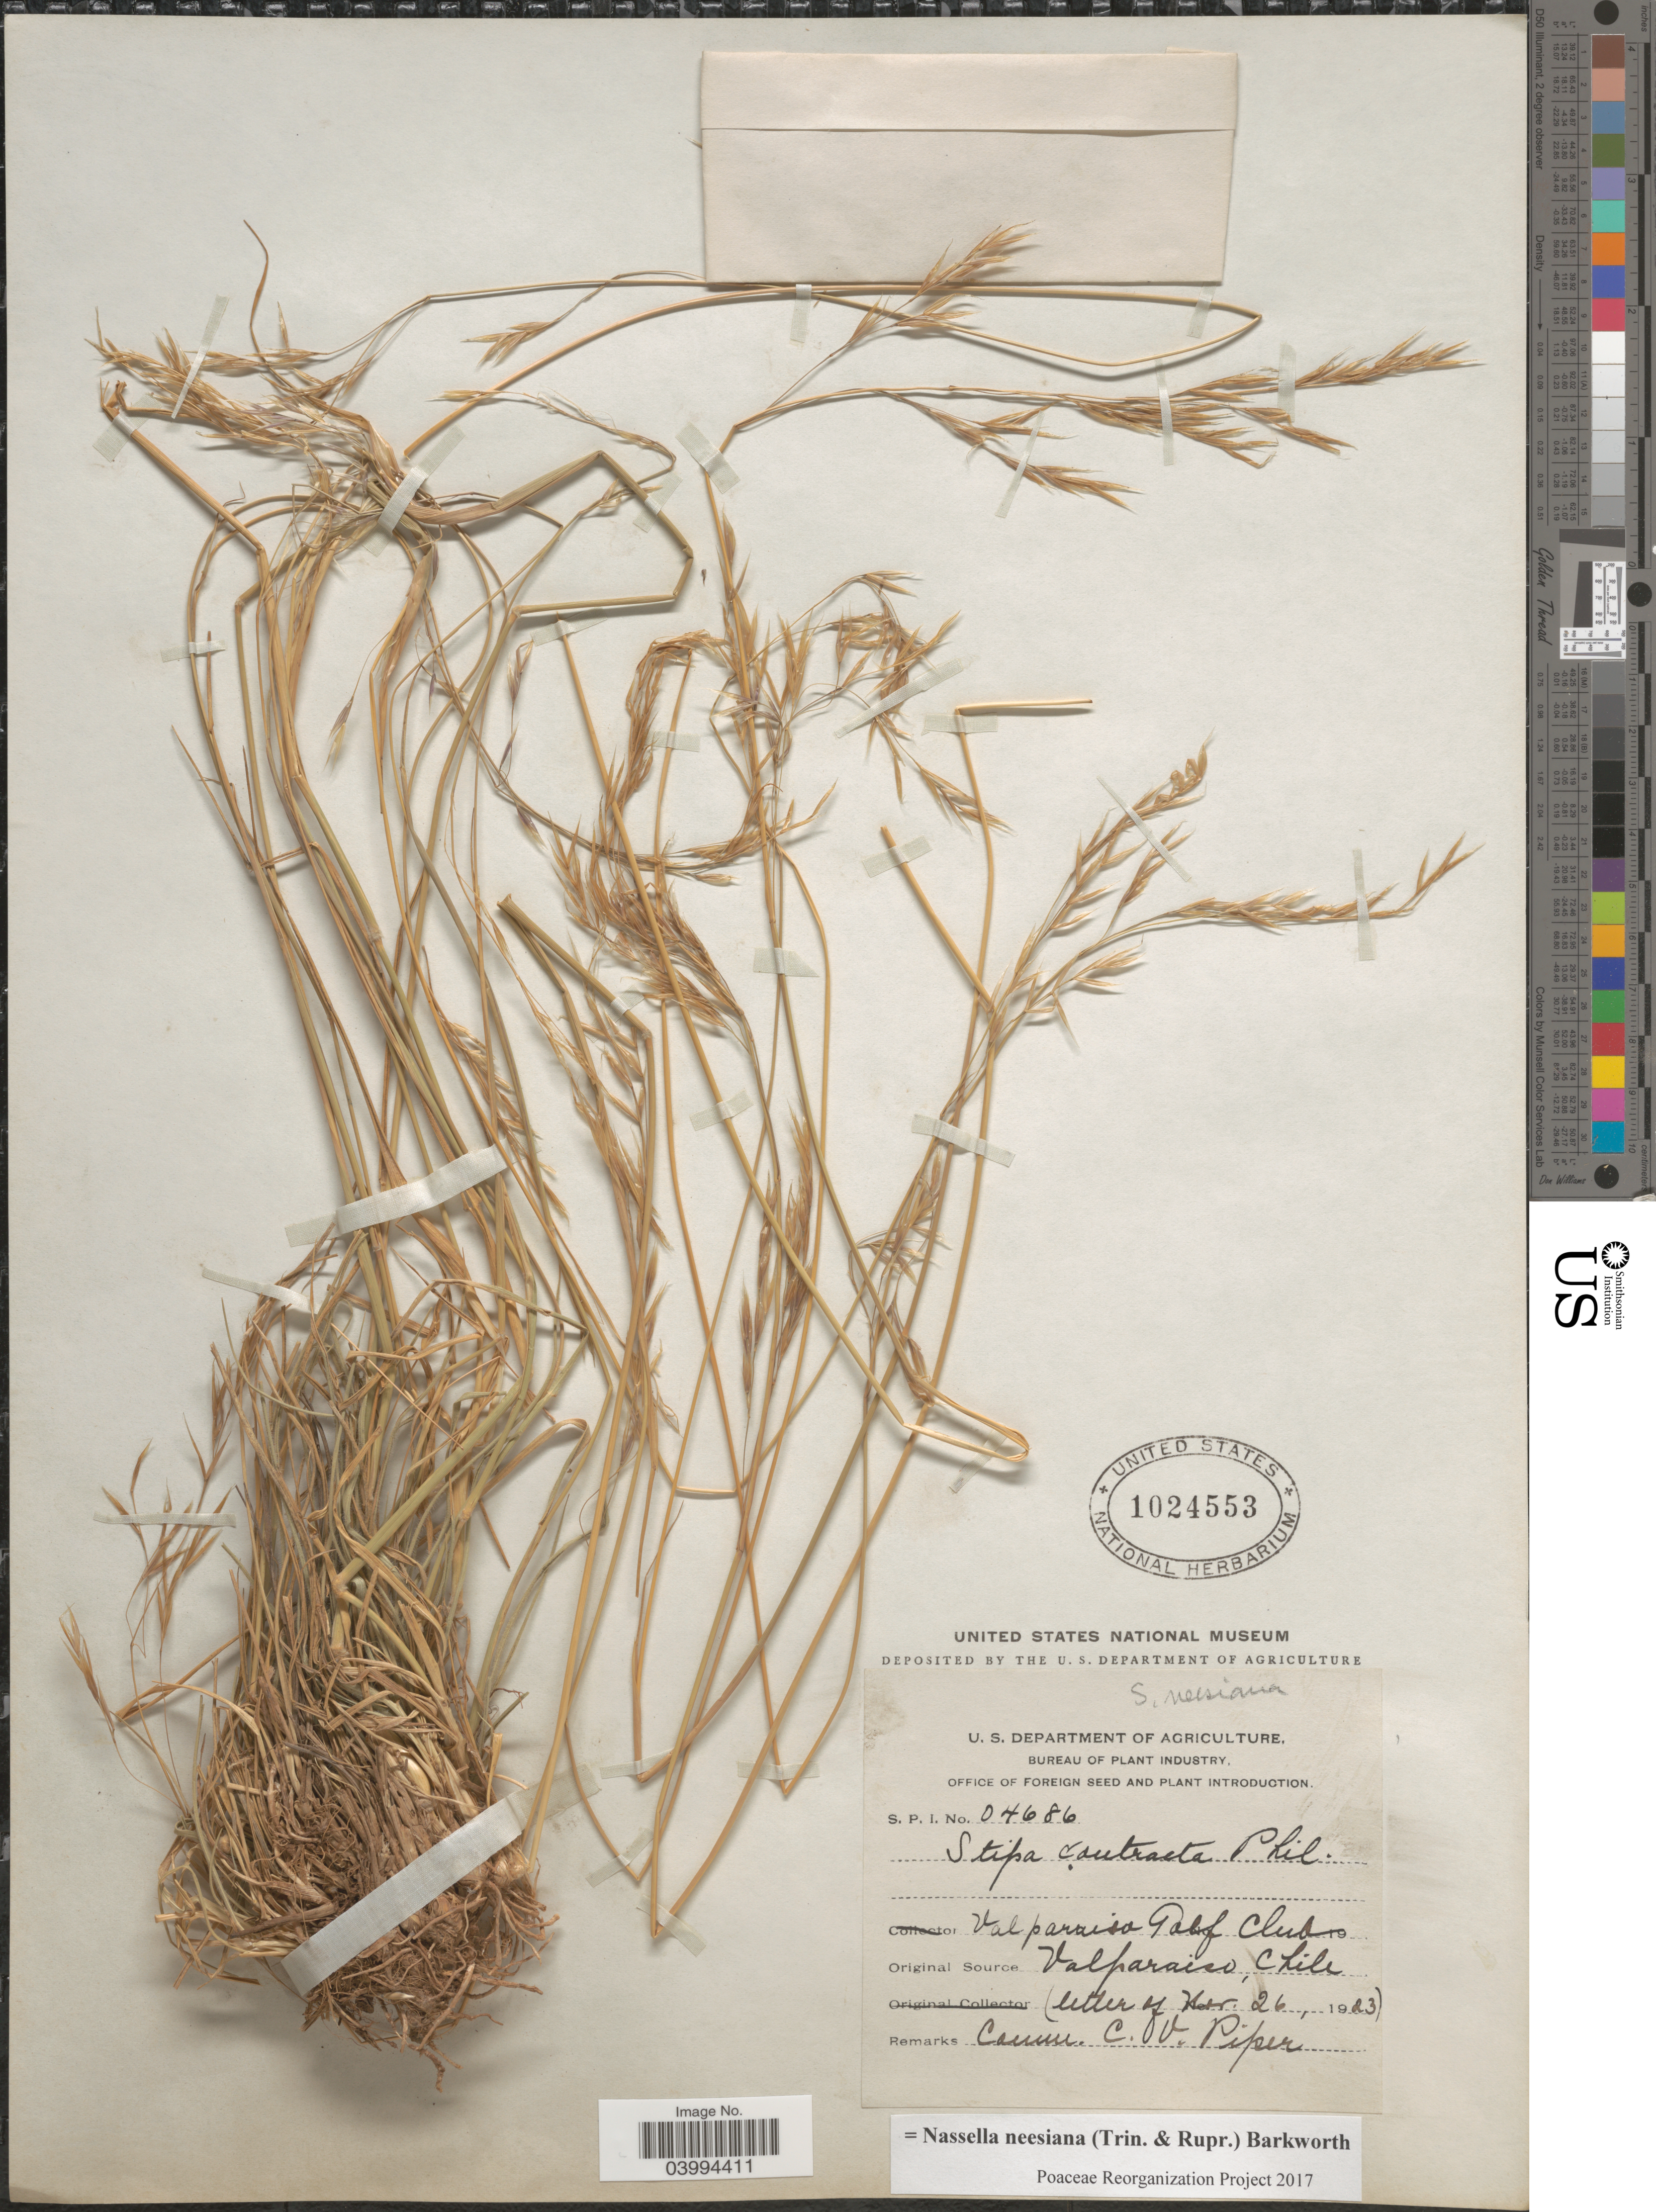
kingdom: Plantae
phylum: Tracheophyta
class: Liliopsida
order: Poales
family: Poaceae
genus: Nassella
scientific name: Nassella neesiana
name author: (Trin. & Rupr.) Barkworth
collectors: C. V. Piper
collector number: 04686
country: Chile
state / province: Valparaíso (V)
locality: Valparaiso Golf Club.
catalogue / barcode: US 1024553